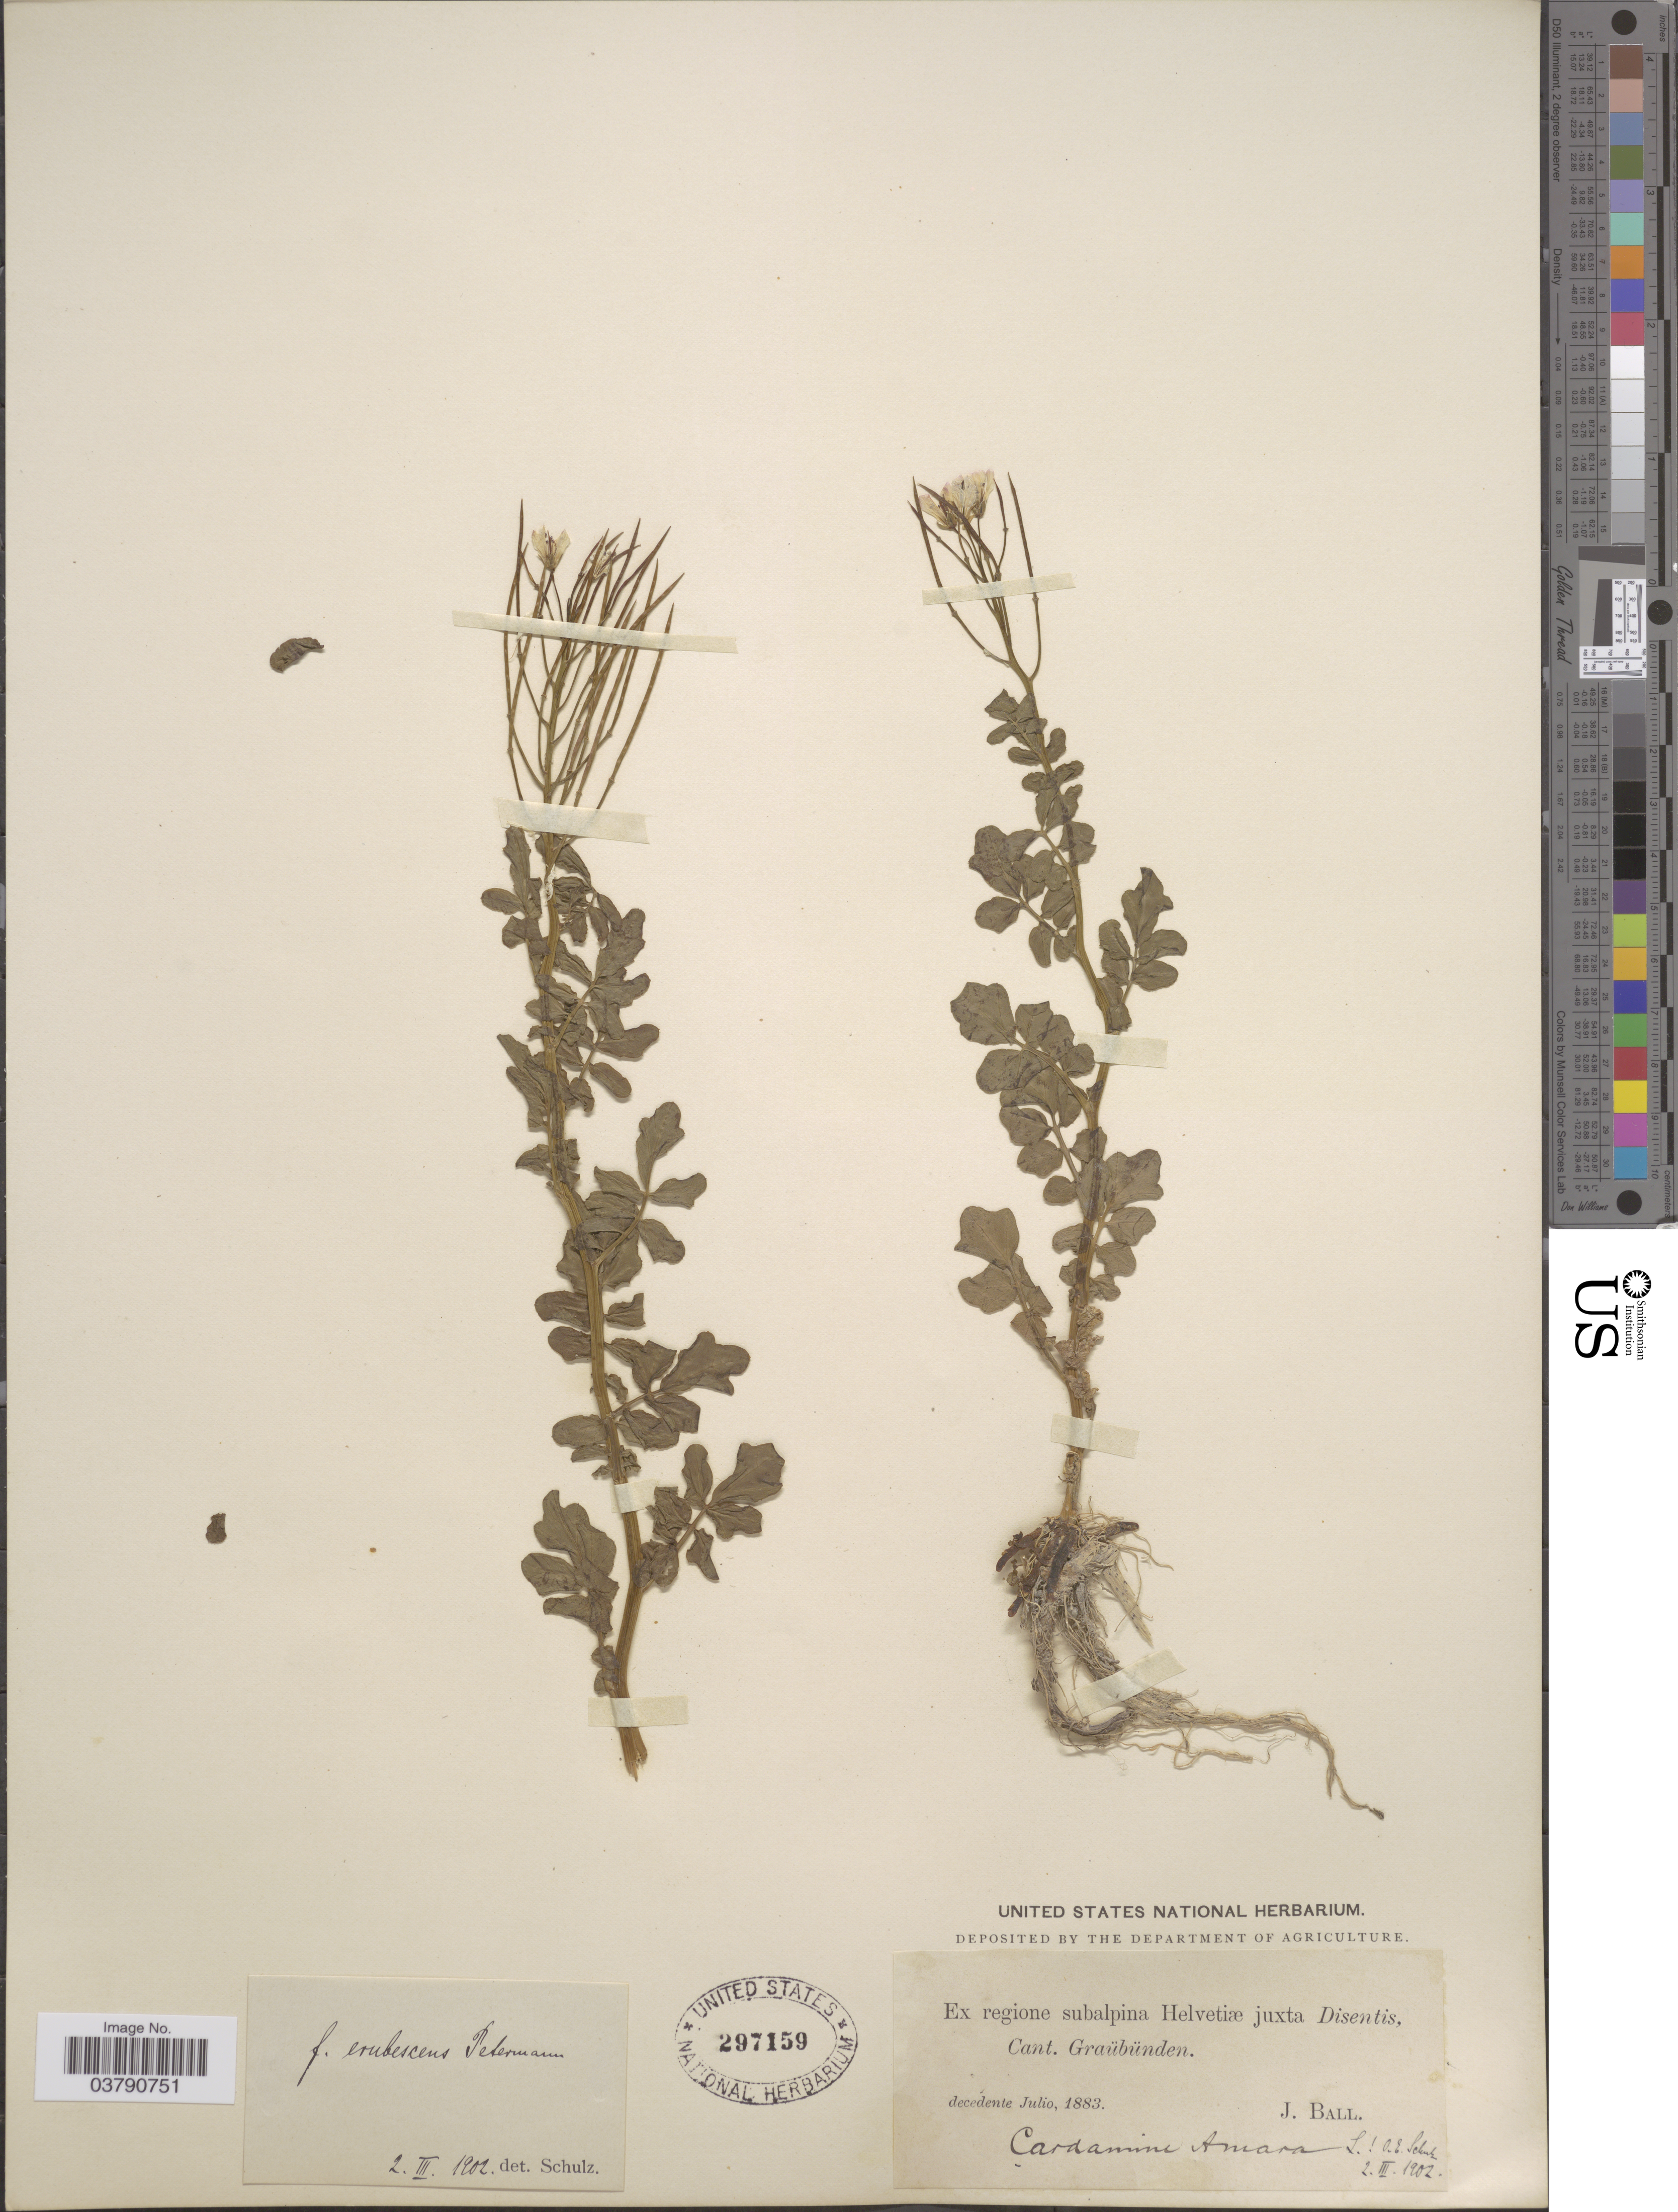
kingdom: Plantae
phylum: Tracheophyta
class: Magnoliopsida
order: Brassicales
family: Brassicaceae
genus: Cardamine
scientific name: Cardamine amara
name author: L.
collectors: J. Ball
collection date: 1883-07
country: Switzerland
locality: Ex regione subalpina Helvetiæ juxta Disentis, Cant. Graübünden.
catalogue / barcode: US 297159